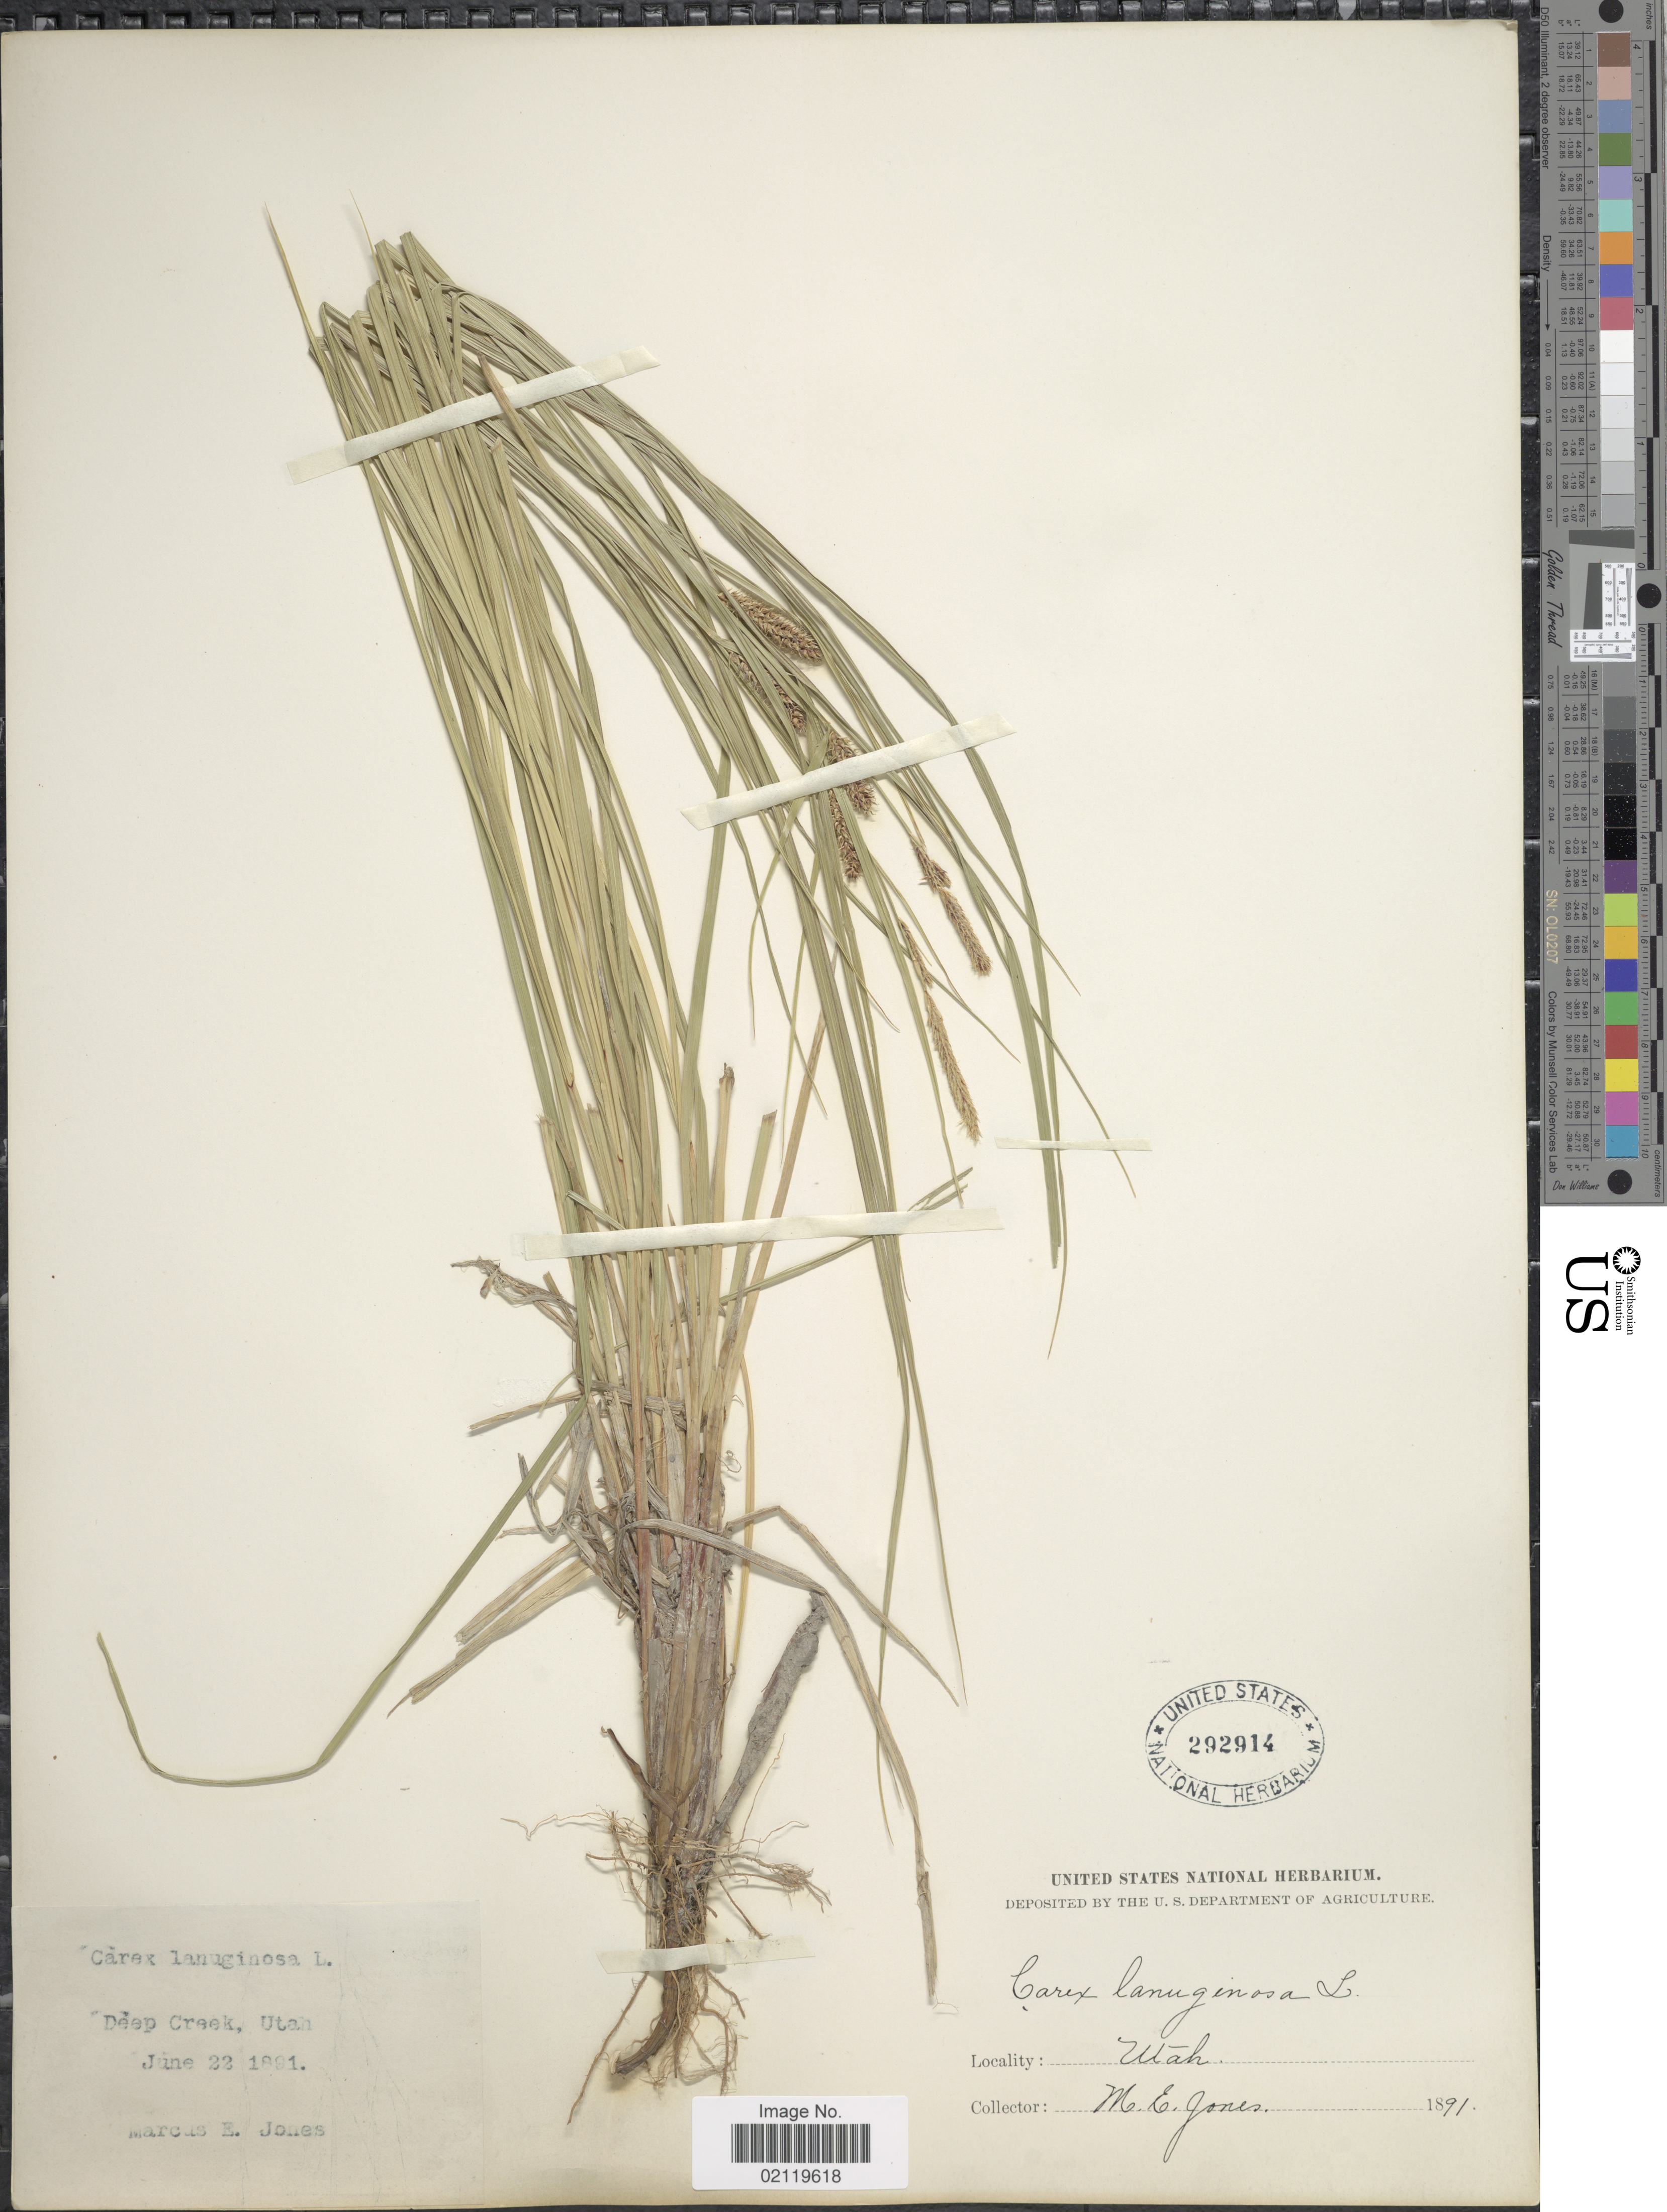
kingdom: Plantae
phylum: Tracheophyta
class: Liliopsida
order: Poales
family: Cyperaceae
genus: Carex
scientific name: Carex pellita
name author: Muhl. ex Willd.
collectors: M. E. Jones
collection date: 1891-06-22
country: United States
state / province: Utah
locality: Deep Creek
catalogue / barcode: US 292914